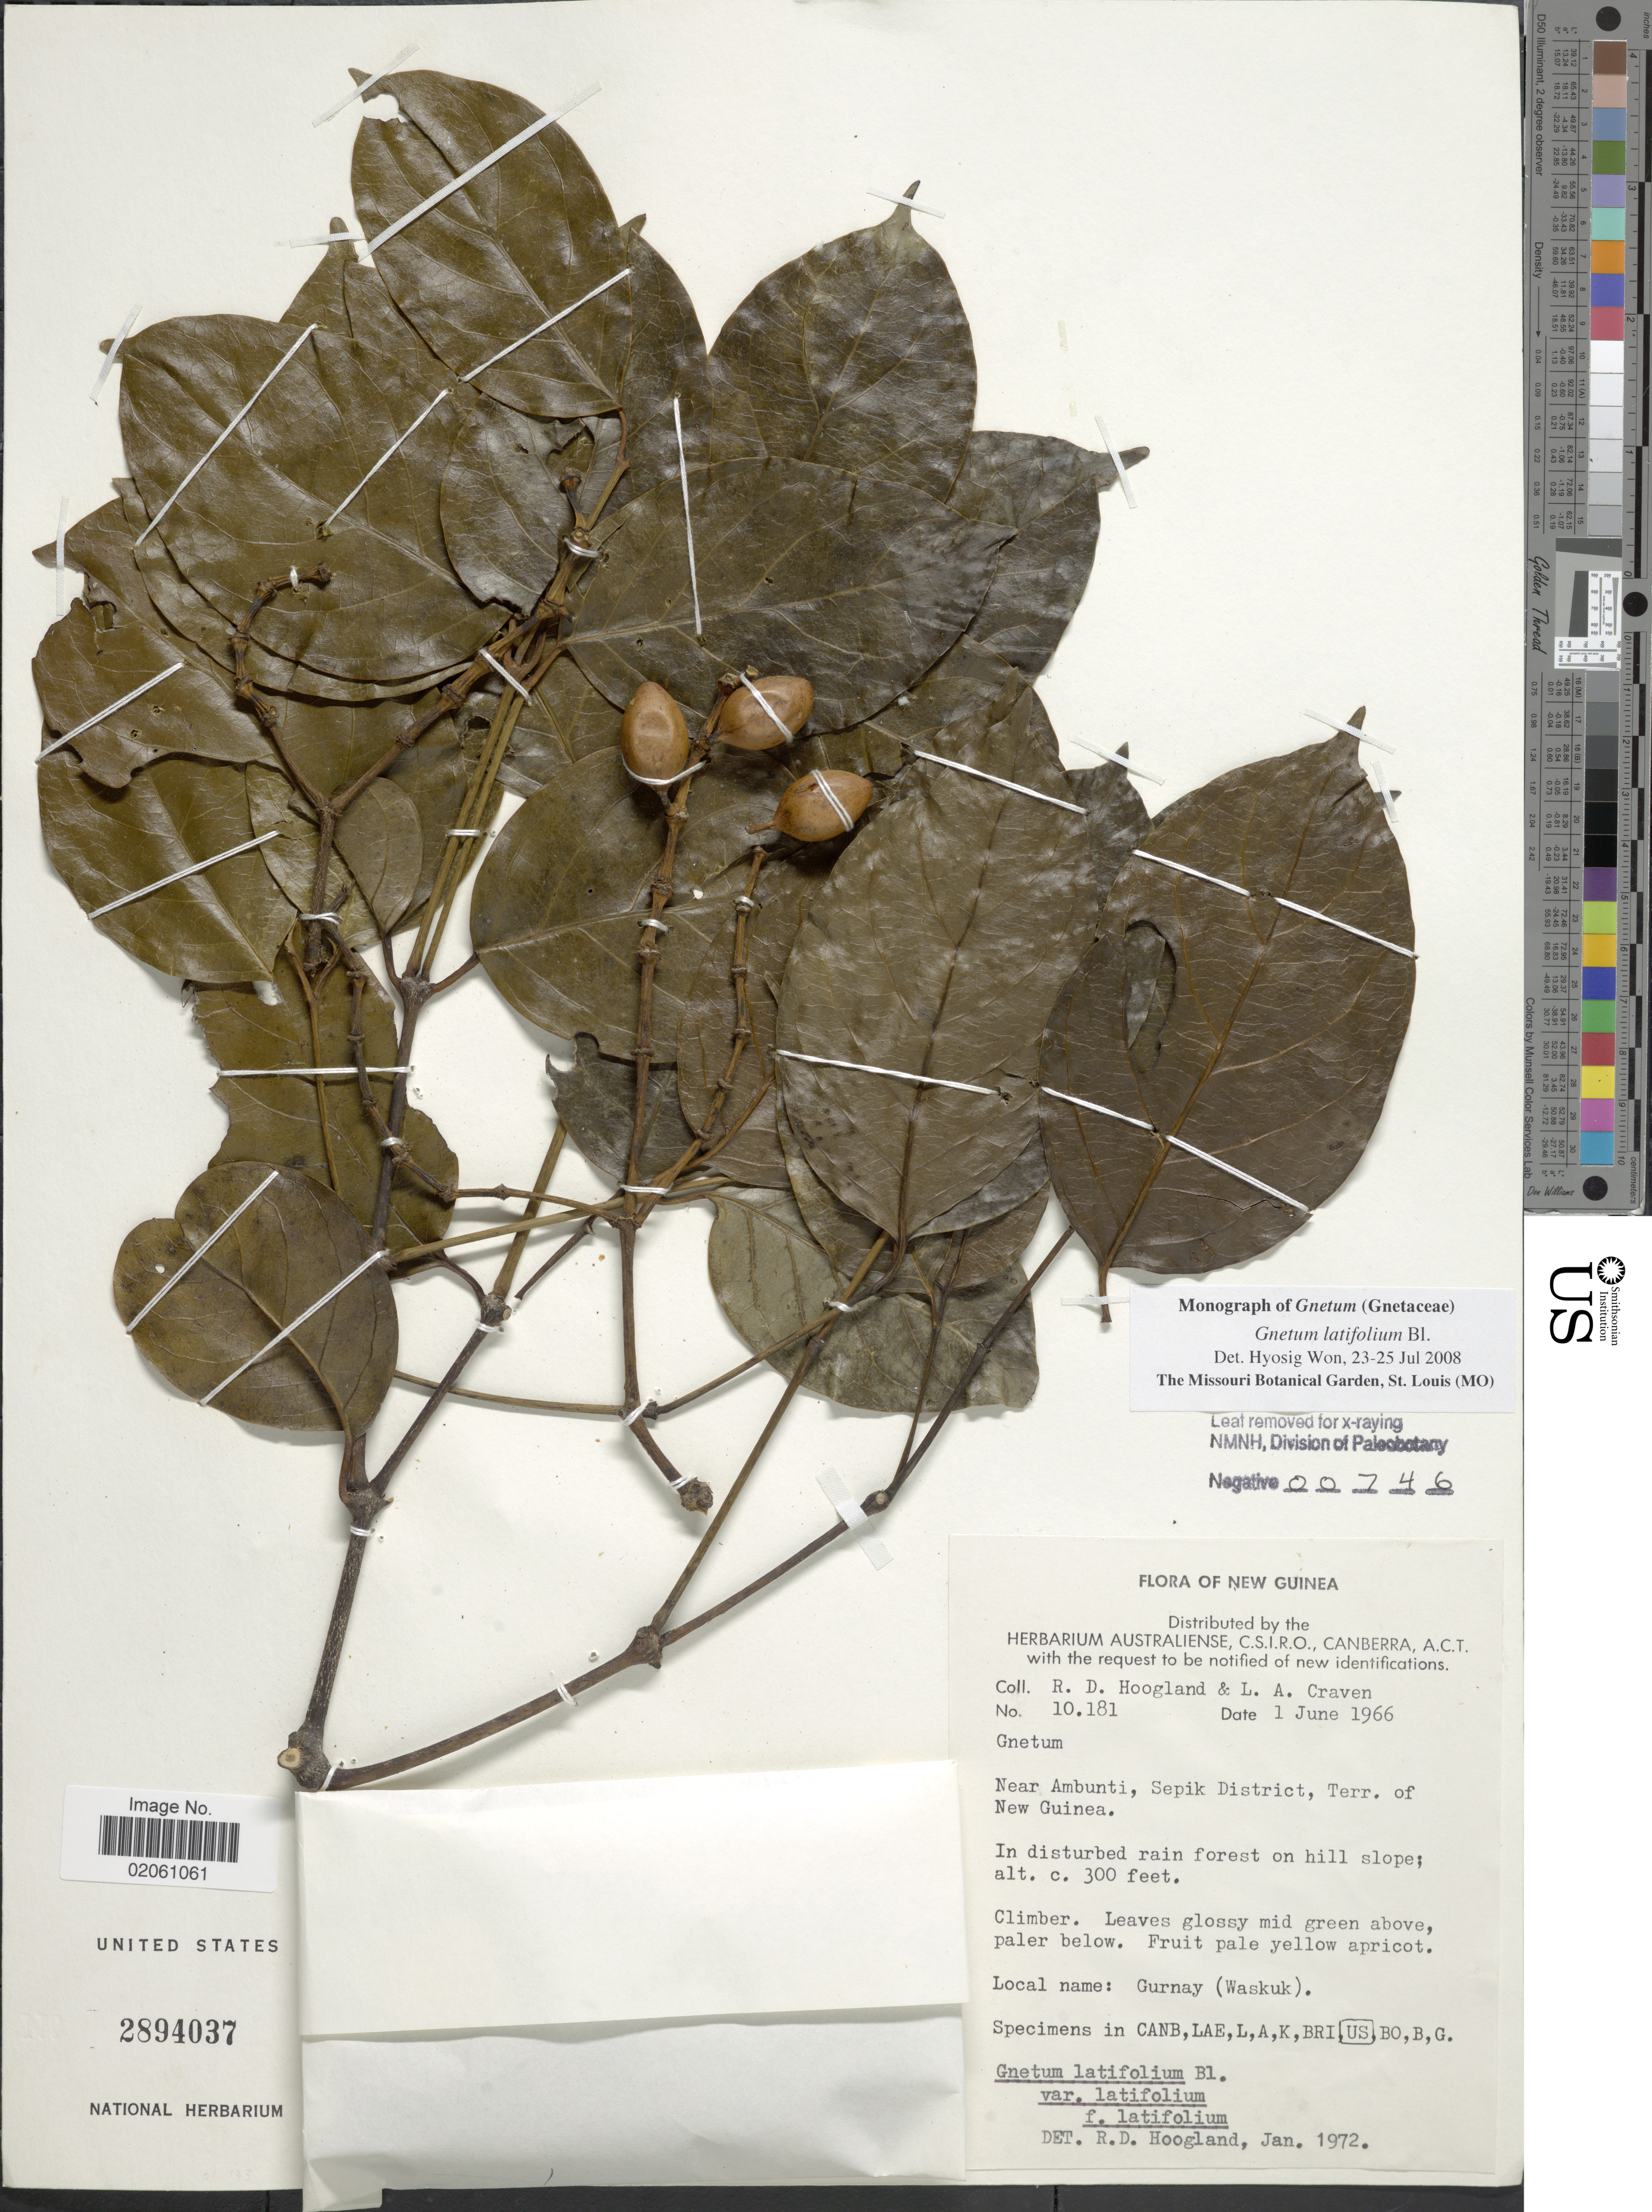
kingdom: Plantae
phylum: Tracheophyta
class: Gnetopsida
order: Gnetales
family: Gnetaceae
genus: Gnetum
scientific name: Gnetum latifolium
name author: Blume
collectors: R. D. Hoogland & L. A. Craven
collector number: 10181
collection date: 1966-06-01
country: Papua New Guinea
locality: New Guinea, Near Ambunti, Sepik District, Terr. of New Guinea, In disturbed rain forest on hill slope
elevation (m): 91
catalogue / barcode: US 2894037